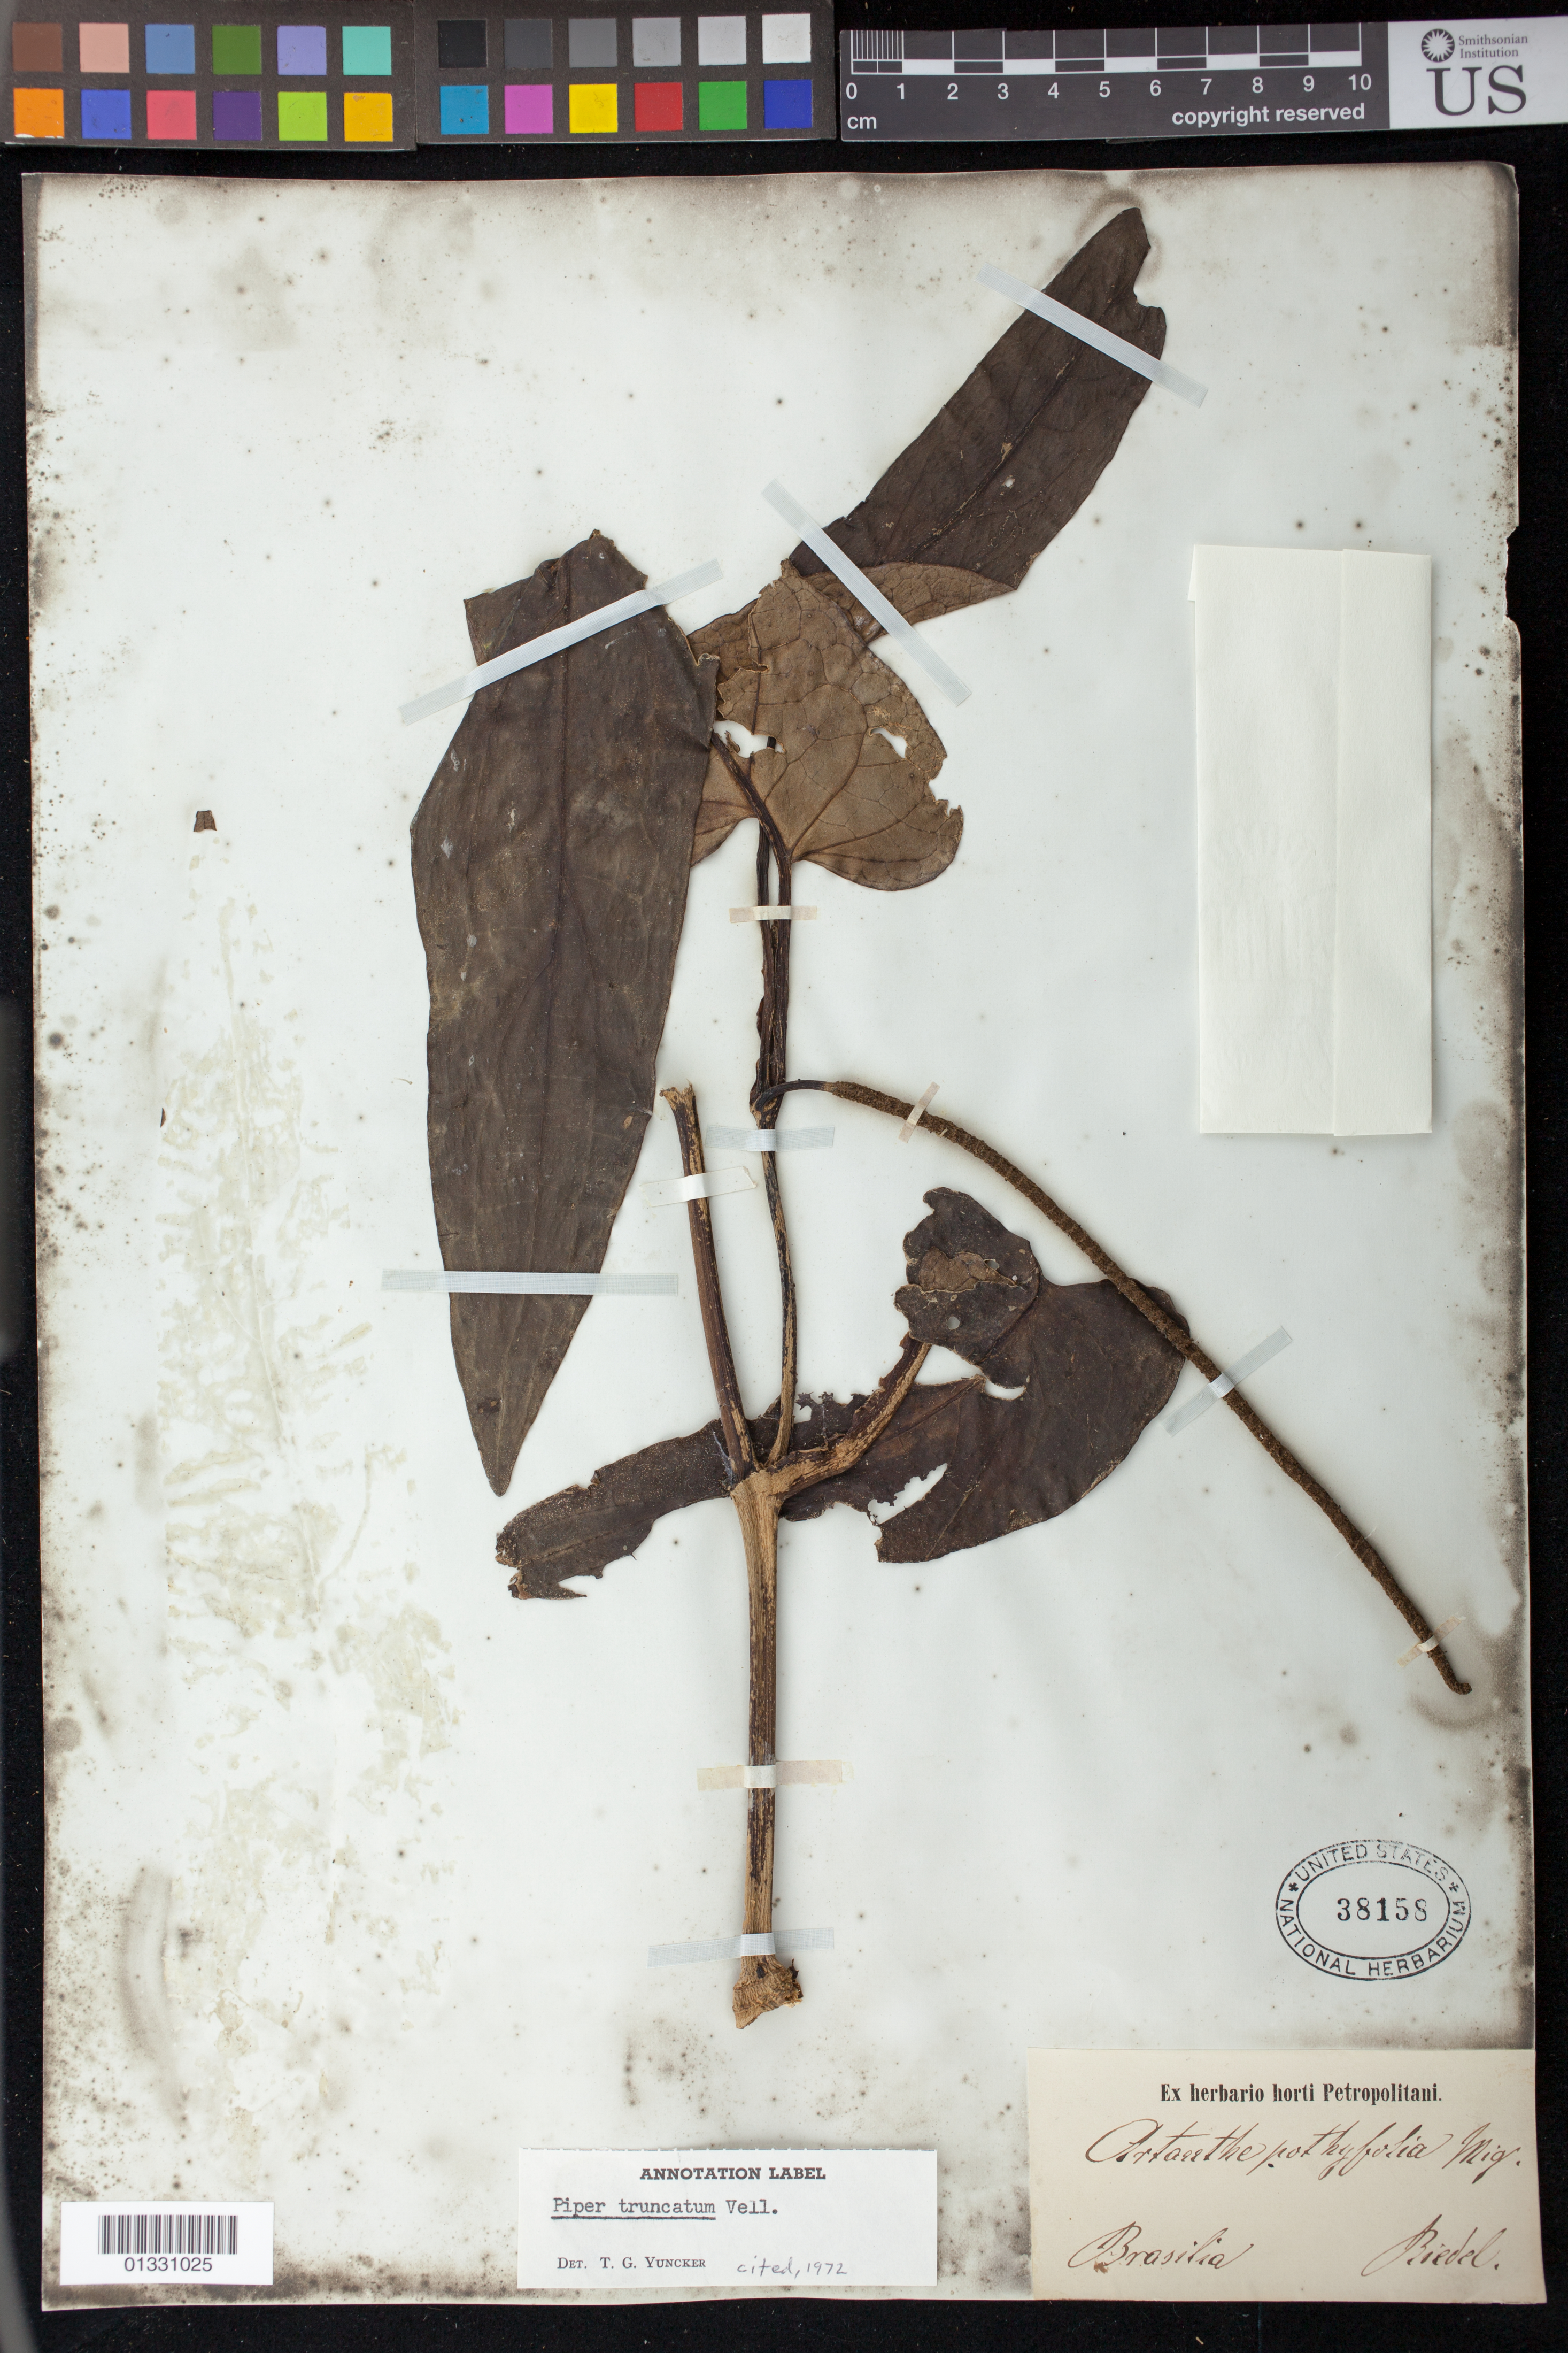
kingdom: Plantae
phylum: Tracheophyta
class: Magnoliopsida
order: Piperales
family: Piperaceae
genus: Piper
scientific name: Piper truncatum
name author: Vell.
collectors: Riedel, --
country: Brazil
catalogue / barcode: US 38158